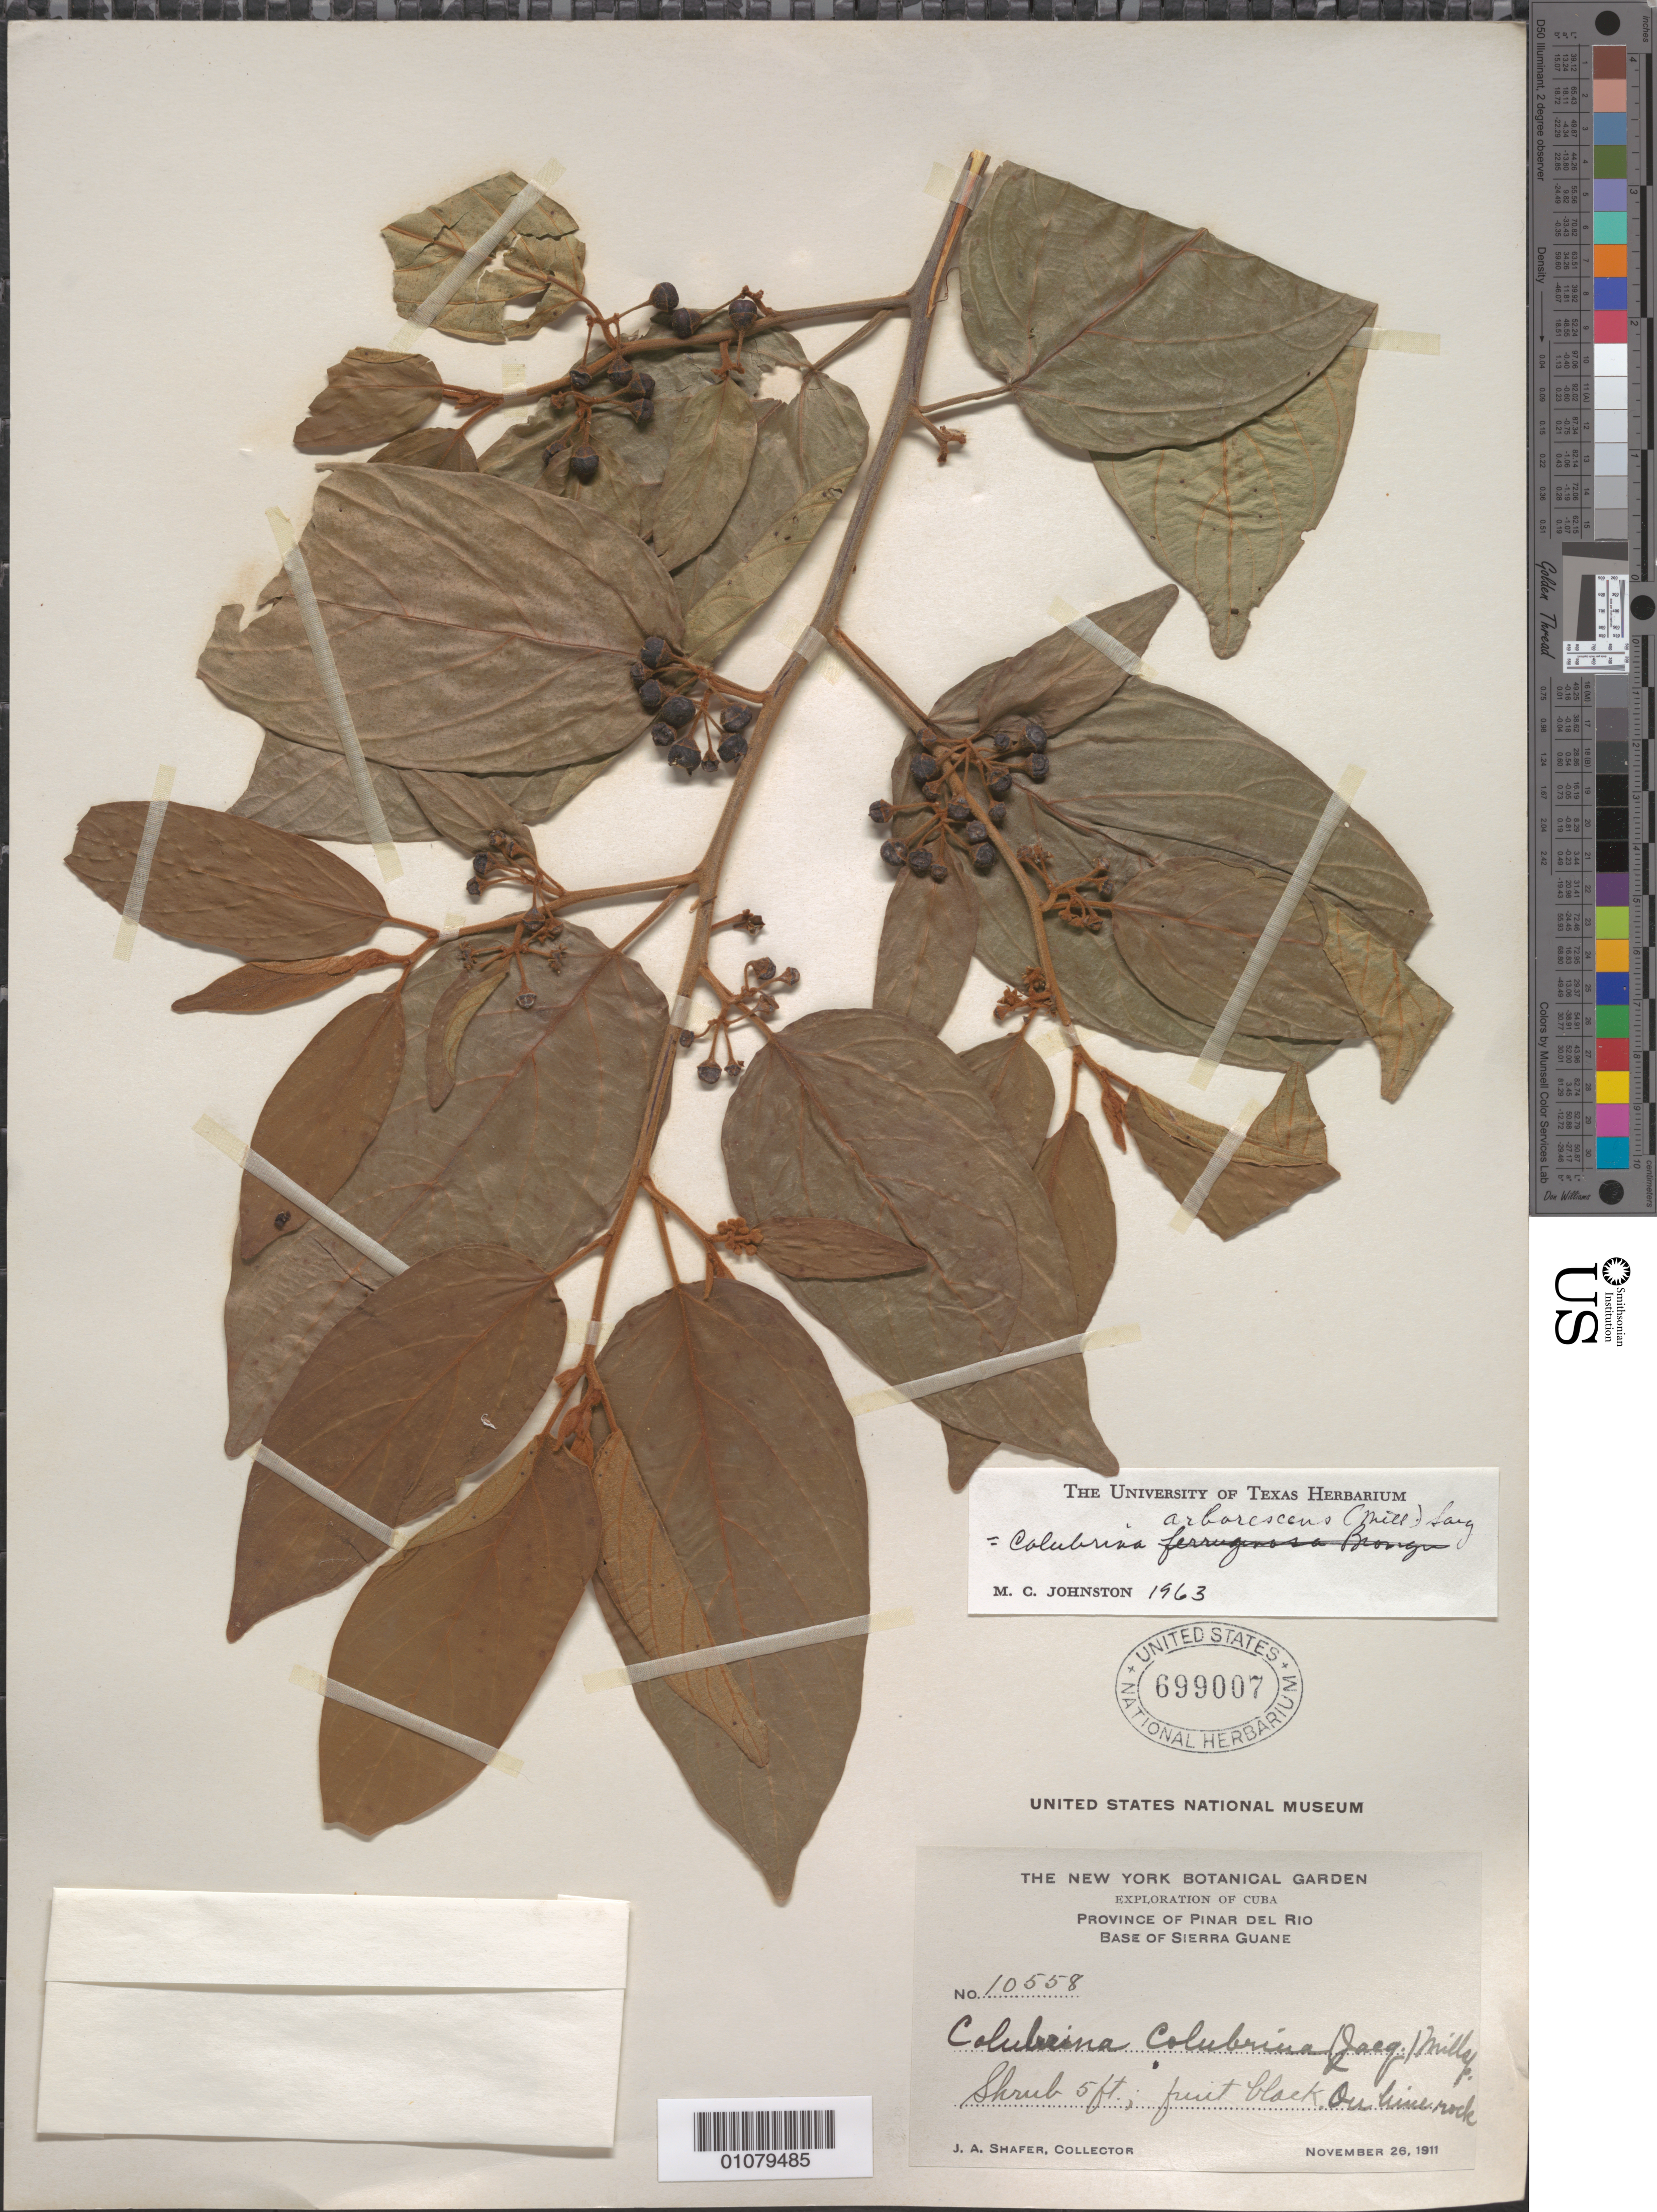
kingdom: Plantae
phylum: Tracheophyta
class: Magnoliopsida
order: Rosales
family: Rhamnaceae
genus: Colubrina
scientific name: Colubrina arborescens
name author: (Mill.) Sarg.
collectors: J. A. Shafer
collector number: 10558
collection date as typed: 26 Nov 1911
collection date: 1911-11-26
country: Cuba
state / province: Pinar del Rio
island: Cuba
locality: Province of Pinar Del Rio, Base of Sierra Guane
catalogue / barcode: US 699007